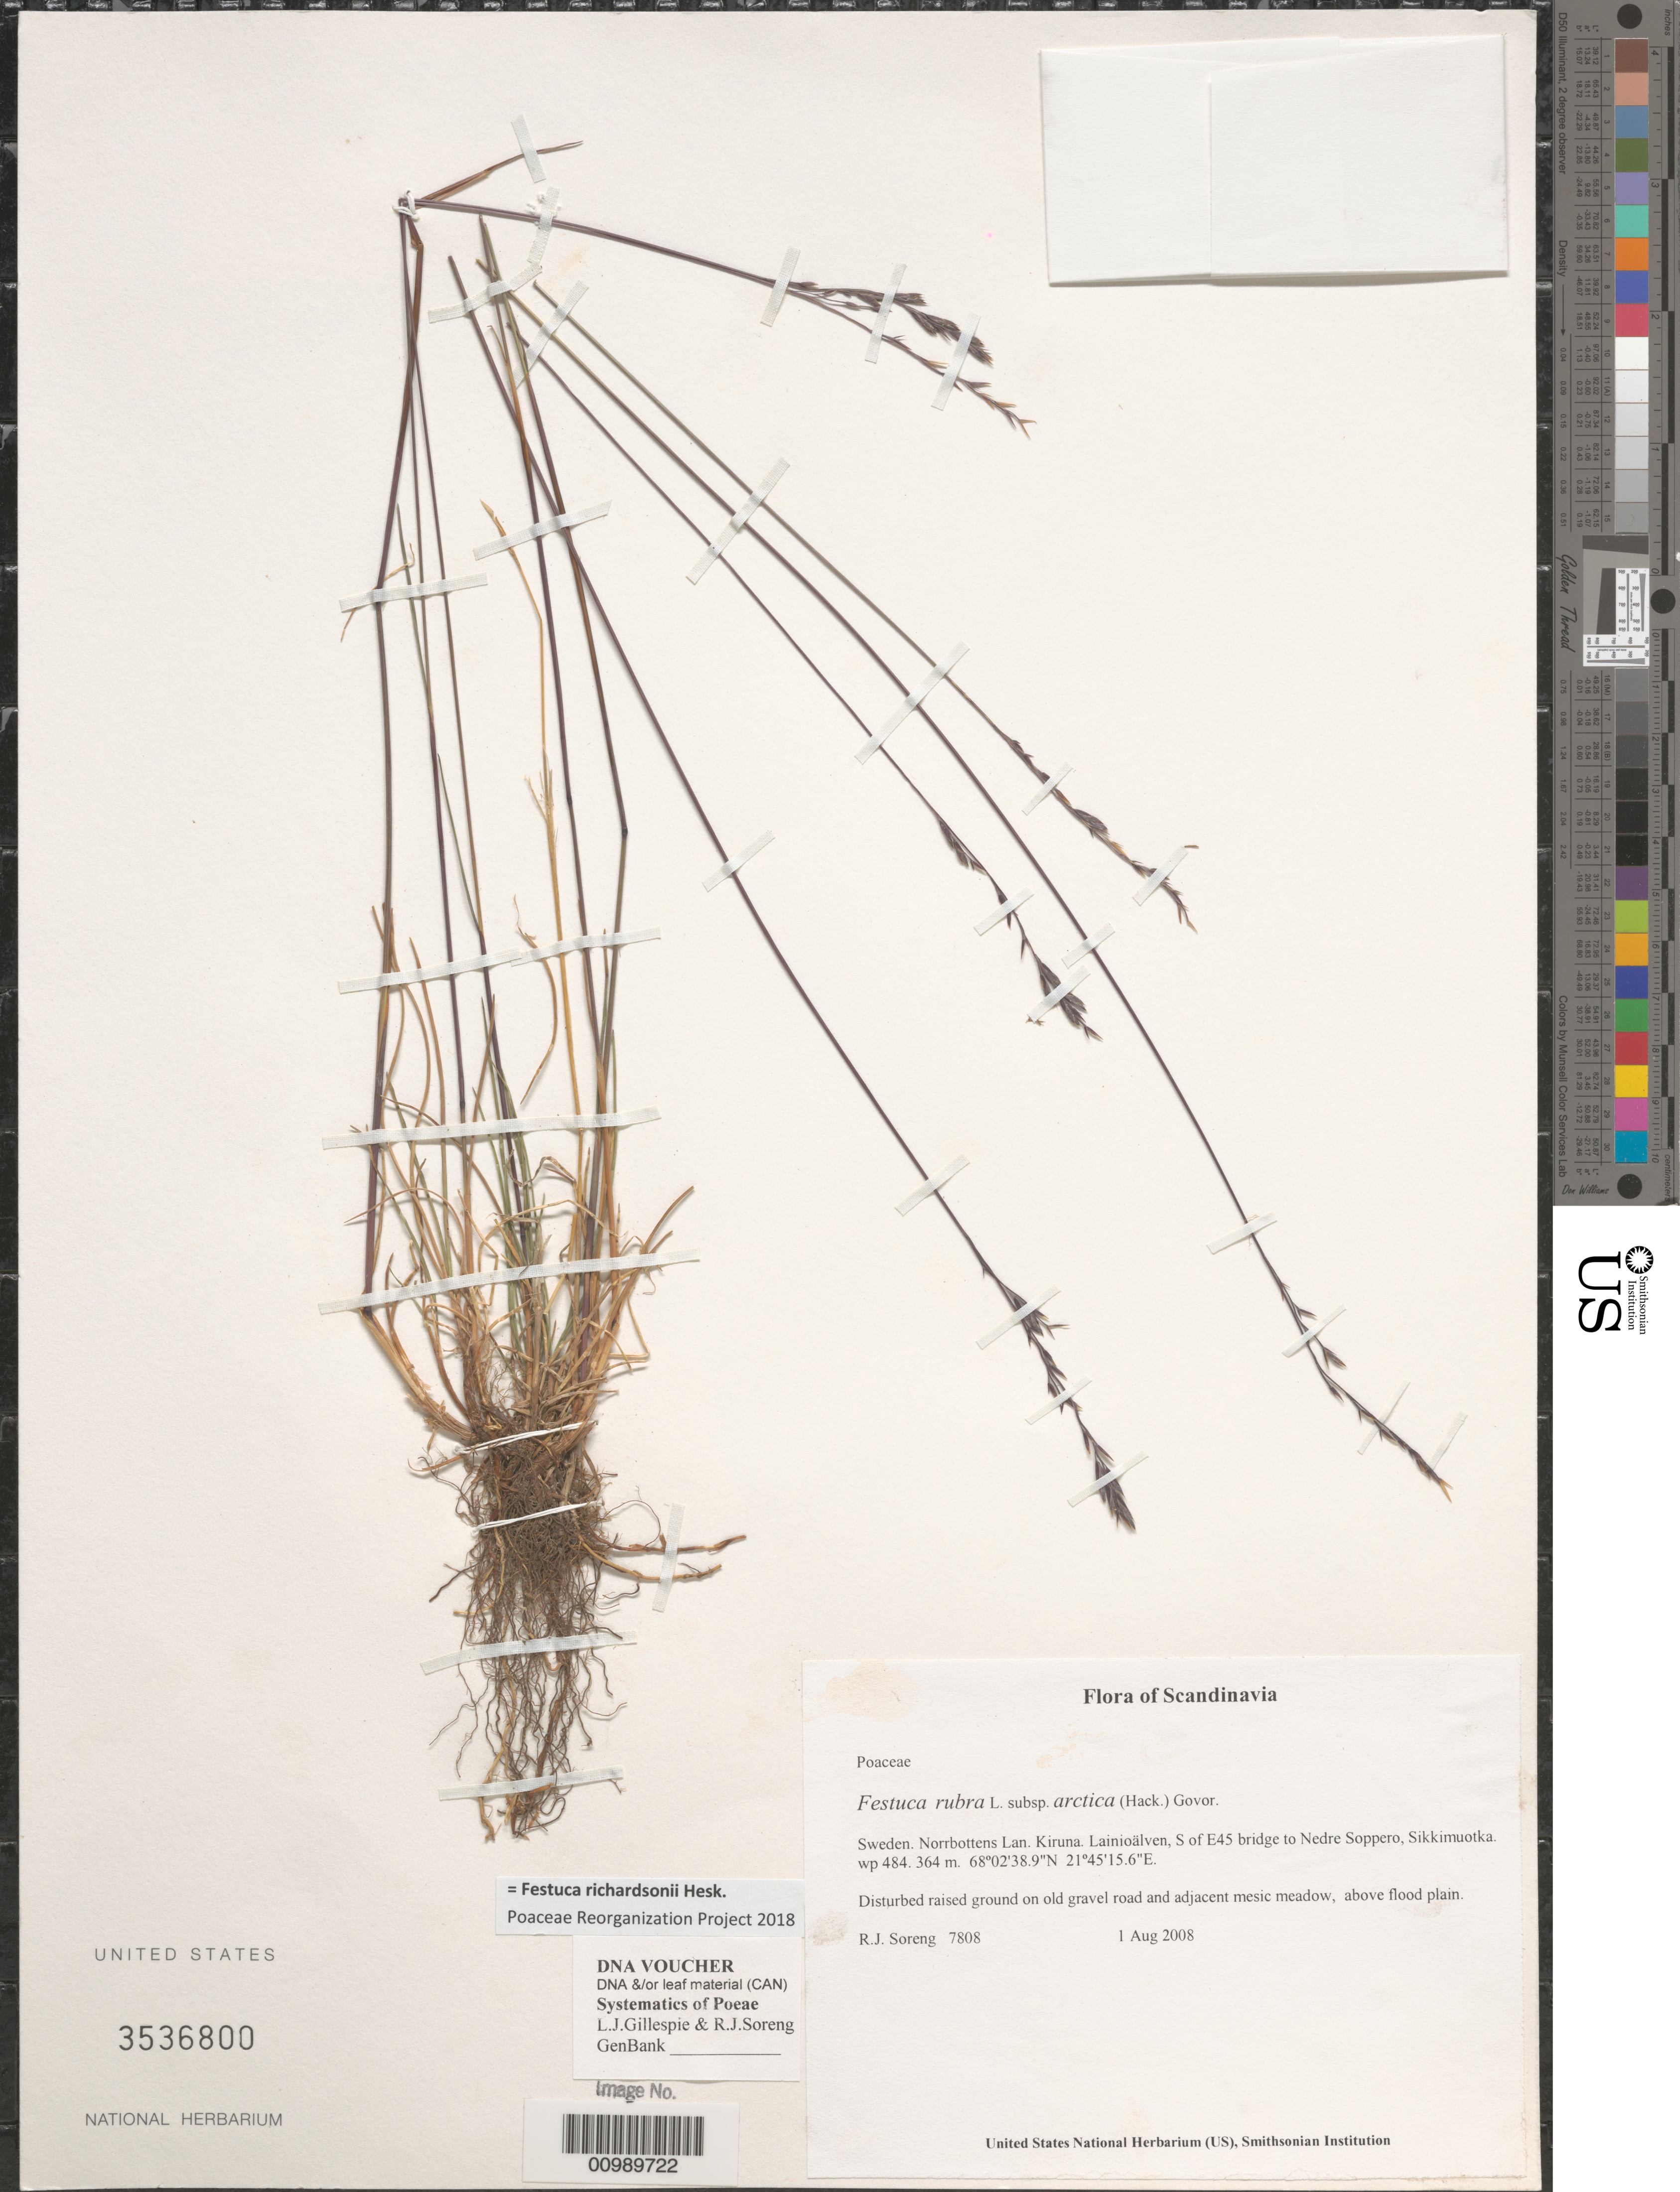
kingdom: Plantae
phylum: Tracheophyta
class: Liliopsida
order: Poales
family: Poaceae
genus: Festuca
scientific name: Festuca richardsonii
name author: Hook.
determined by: Poaceae Reorganization Project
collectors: R. J. Soreng & N. L. Soreng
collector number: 7808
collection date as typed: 01 Aug 2008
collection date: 2008-08-01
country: Sweden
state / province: Norrbotten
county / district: Kiruna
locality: Lainioälven, S of E45 bridge to Nedre Soppero, Sikkimuotka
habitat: Disturbed raised ground on old gravel road and adjacent mesic meadow, above flood plain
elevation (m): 364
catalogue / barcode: US 3536800